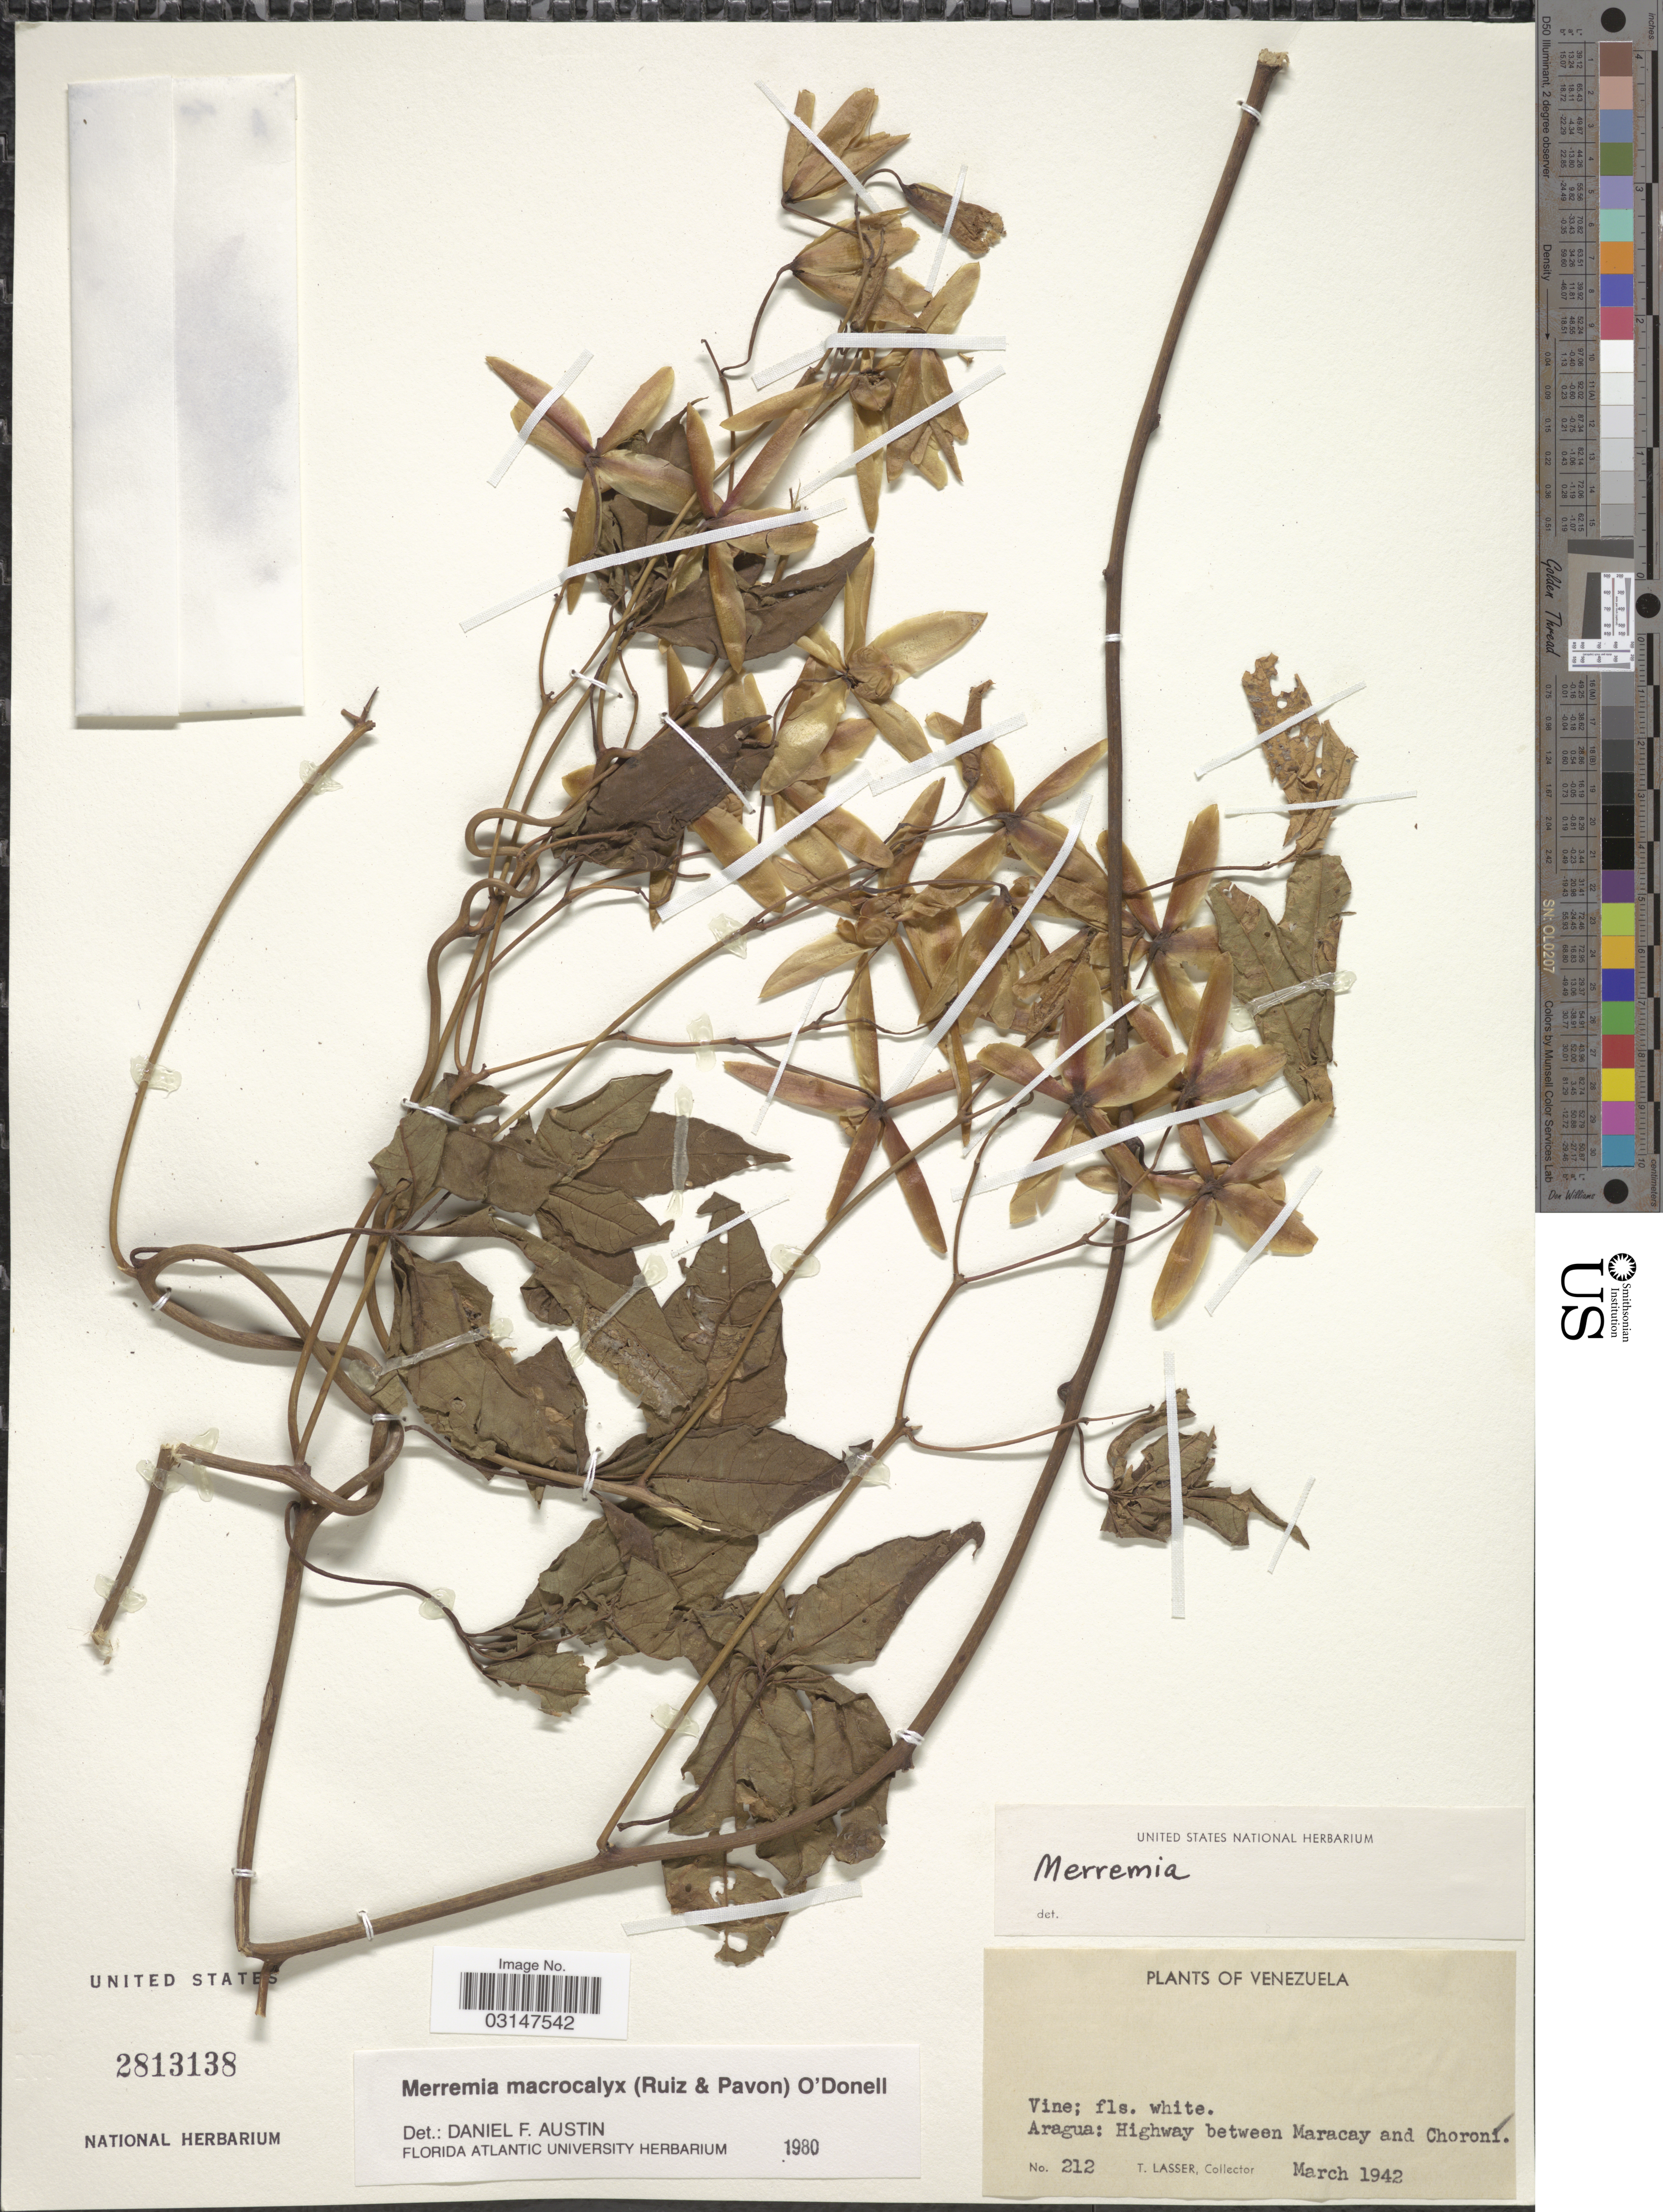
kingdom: Plantae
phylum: Tracheophyta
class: Magnoliopsida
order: Solanales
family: Convolvulaceae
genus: Distimake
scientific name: Distimake macrocalyx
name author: (Ruiz & Pav.) A. R. Simões & Staples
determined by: Strong, Mark T., (BOT), Smithsonian Institution - National Museum of Natural History (UNITED STATES)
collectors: T. Lasser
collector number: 212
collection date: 1942-03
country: Venezuela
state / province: Aragua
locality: Highway between Maracay and Choroní.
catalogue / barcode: US 2813138